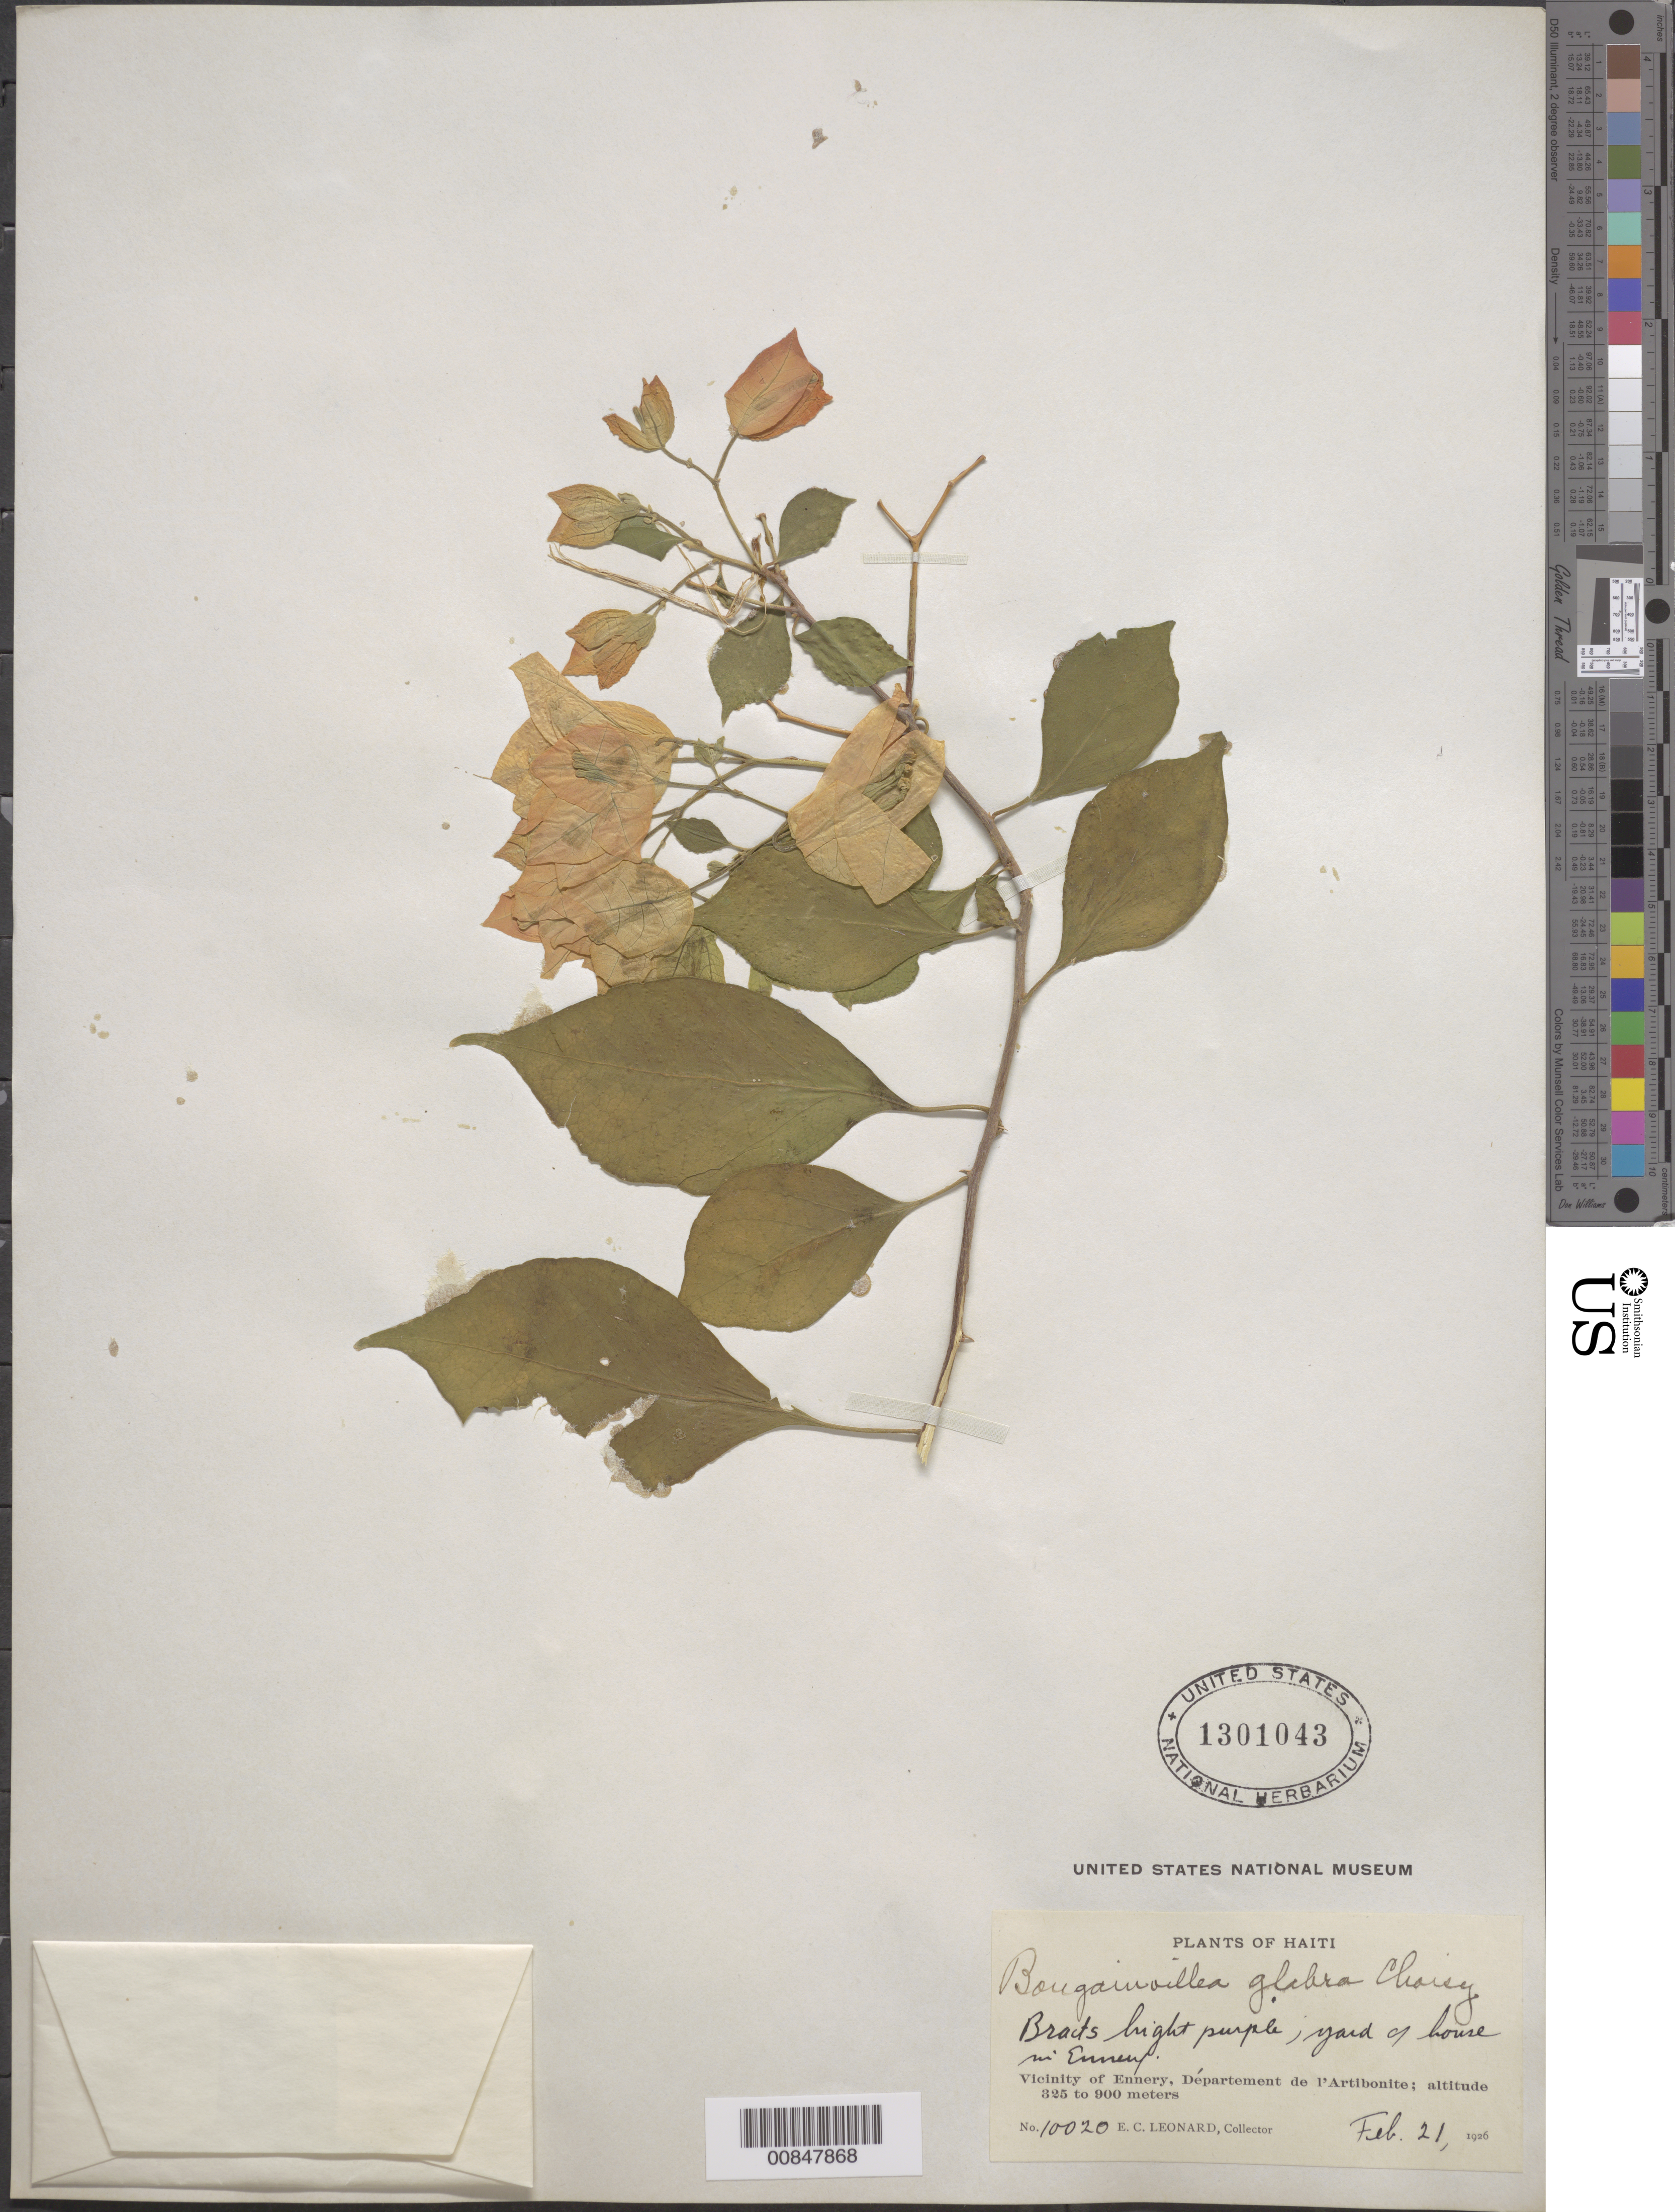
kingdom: Plantae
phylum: Tracheophyta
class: Magnoliopsida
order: Caryophyllales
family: Nyctaginaceae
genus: Bougainvillea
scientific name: Bougainvillea glabra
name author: Choisy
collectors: E. C. Leonard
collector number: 10020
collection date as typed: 21 Feb 1926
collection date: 1926-02-21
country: Haiti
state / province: Artibonite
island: Hispaniola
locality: Ennery.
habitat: Yard of house.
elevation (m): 325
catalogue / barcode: US 1301043